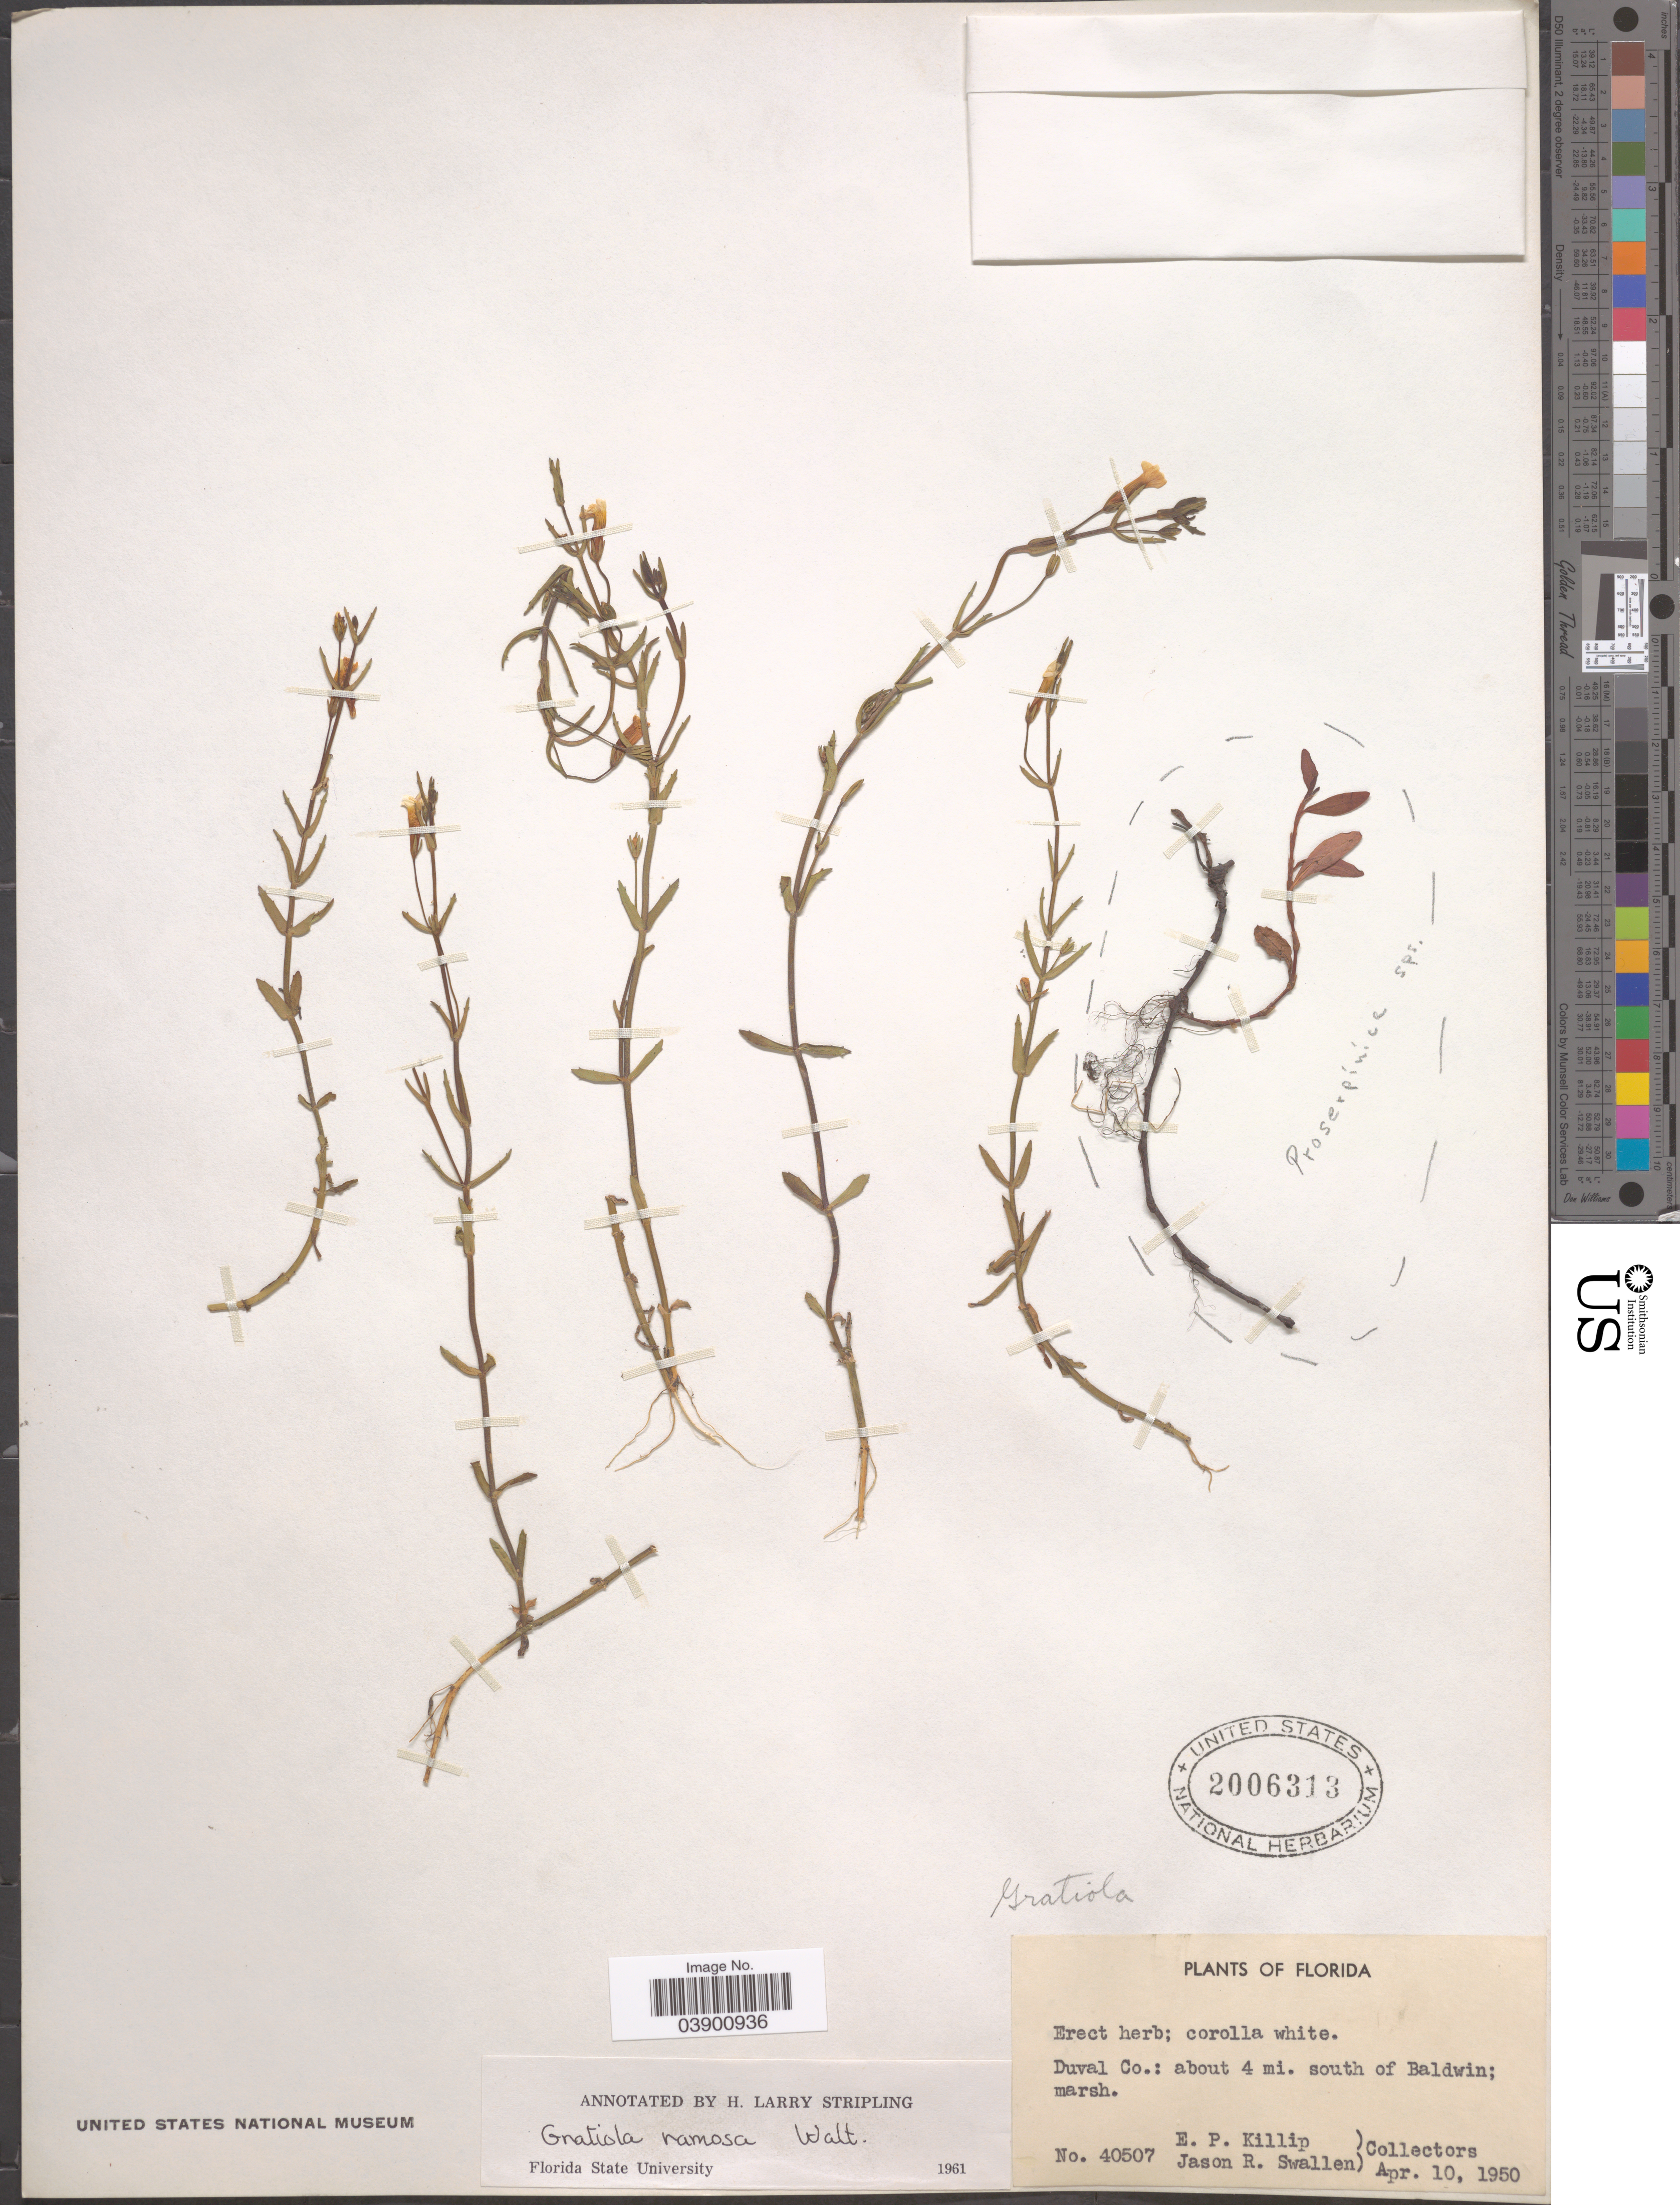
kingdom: Plantae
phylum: Tracheophyta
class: Magnoliopsida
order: Lamiales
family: Plantaginaceae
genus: Gratiola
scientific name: Gratiola ramosa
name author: Walter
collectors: E. P. Killip & J. R. Swallen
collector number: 40507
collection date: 1950-04-10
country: United States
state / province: Florida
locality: Duval Co.: about 4 mi. south of Baldwin.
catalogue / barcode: US 2006313